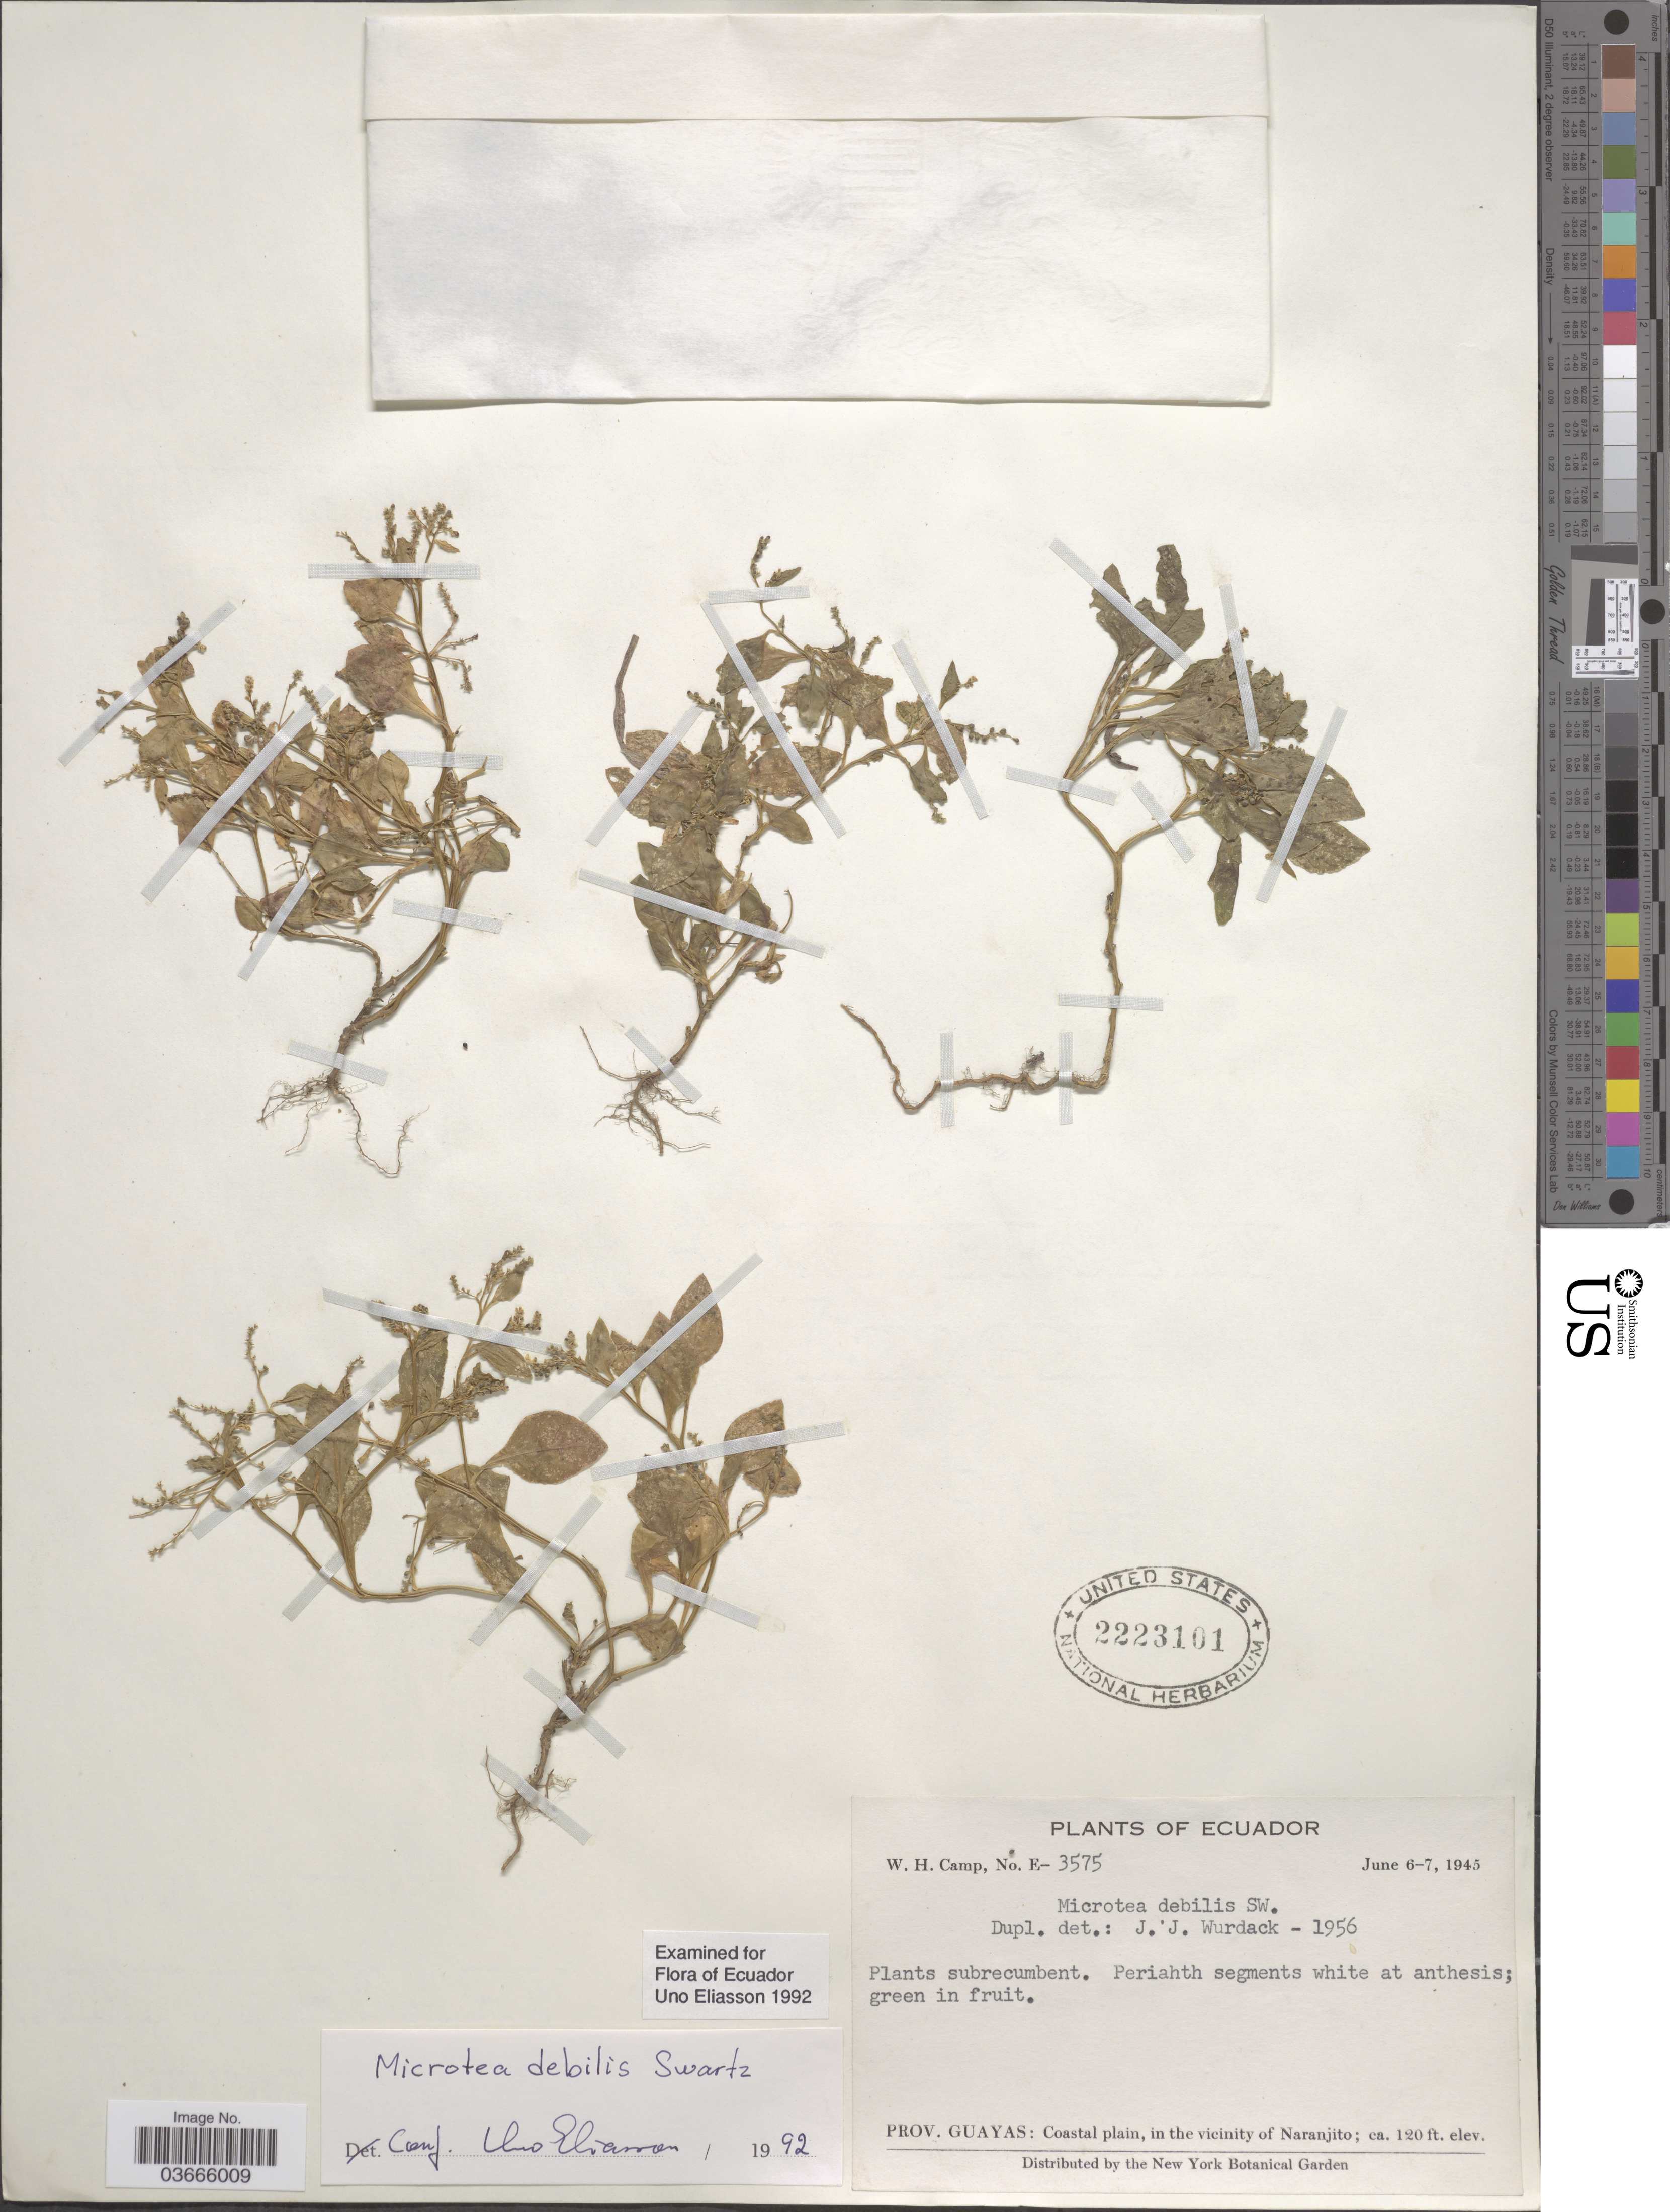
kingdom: Plantae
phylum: Tracheophyta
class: Magnoliopsida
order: Caryophyllales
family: Microteaceae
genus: Microtea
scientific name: Microtea debilis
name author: Sw.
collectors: W. H. Camp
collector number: E-3575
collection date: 1945-06-06/1945-06-07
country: Ecuador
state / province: Guayas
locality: Coastal plain, in the vicinity of Naranjito.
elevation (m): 37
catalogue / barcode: US 2223101